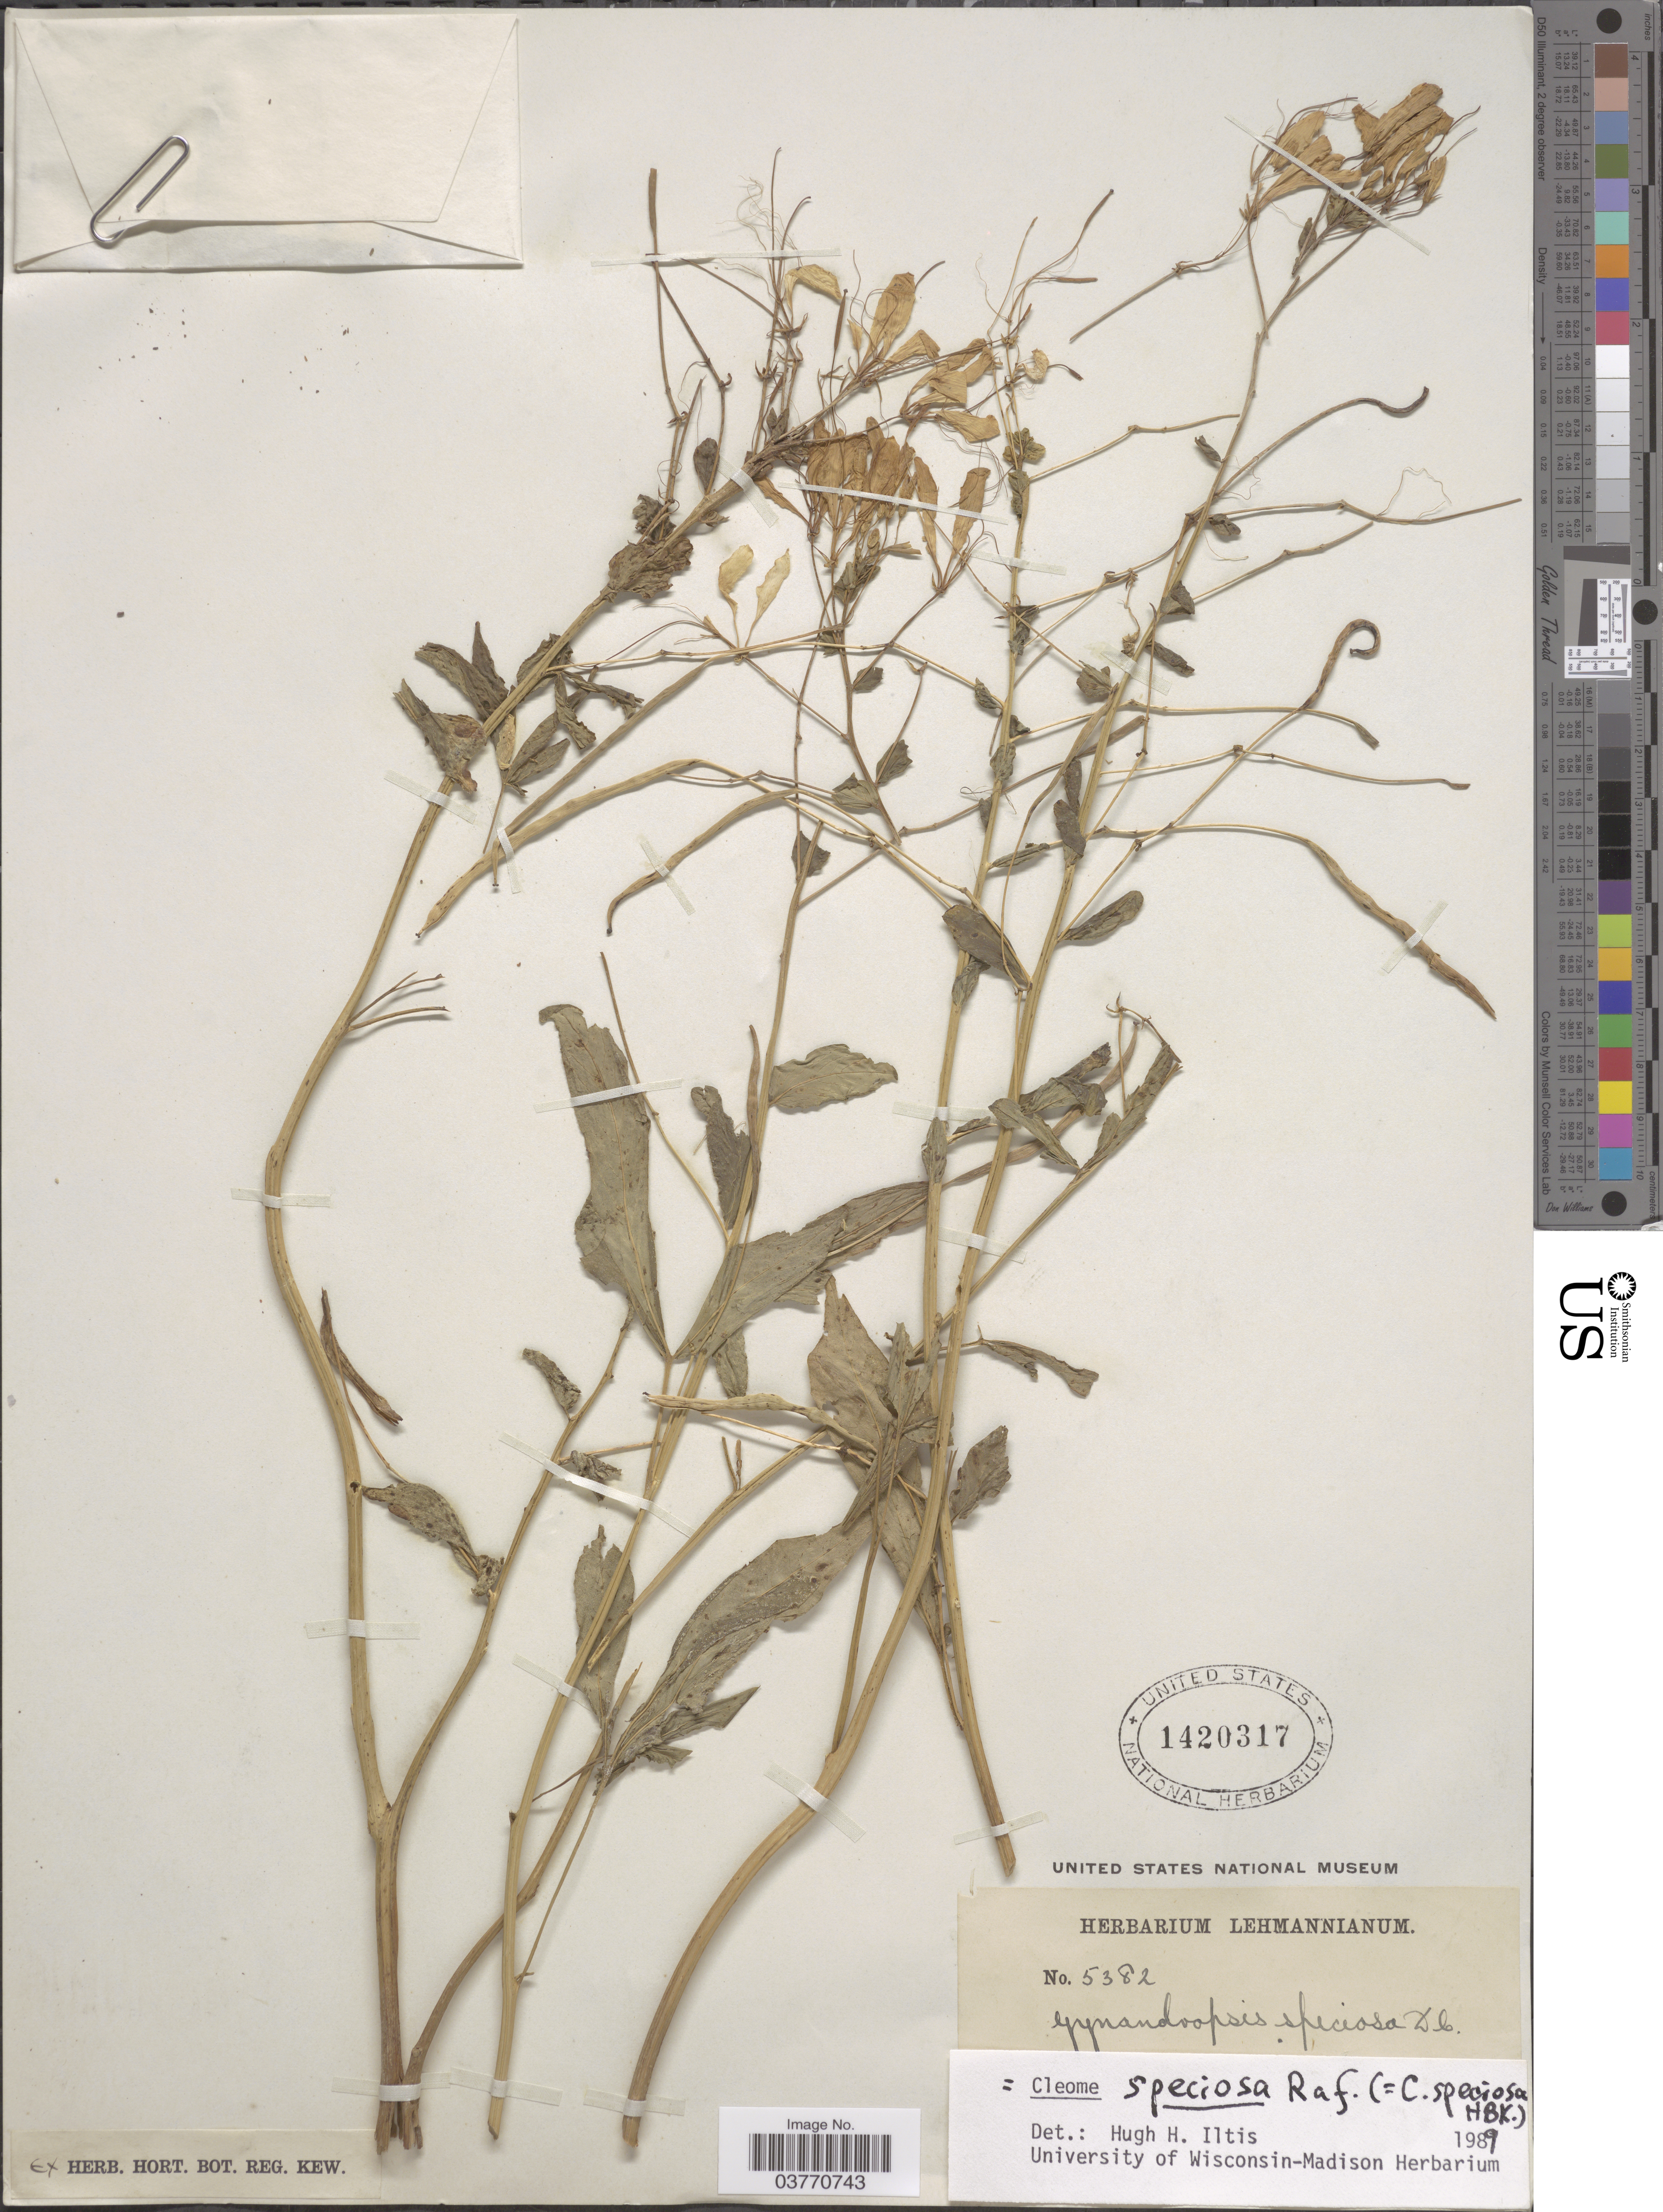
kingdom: Plantae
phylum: Tracheophyta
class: Magnoliopsida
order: Brassicales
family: Cleomaceae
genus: Cleoserrata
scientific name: Cleoserrata speciosa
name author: (Raf.) Iltis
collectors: ex herb. Lehmannianum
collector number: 5382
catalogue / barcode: US 1420317